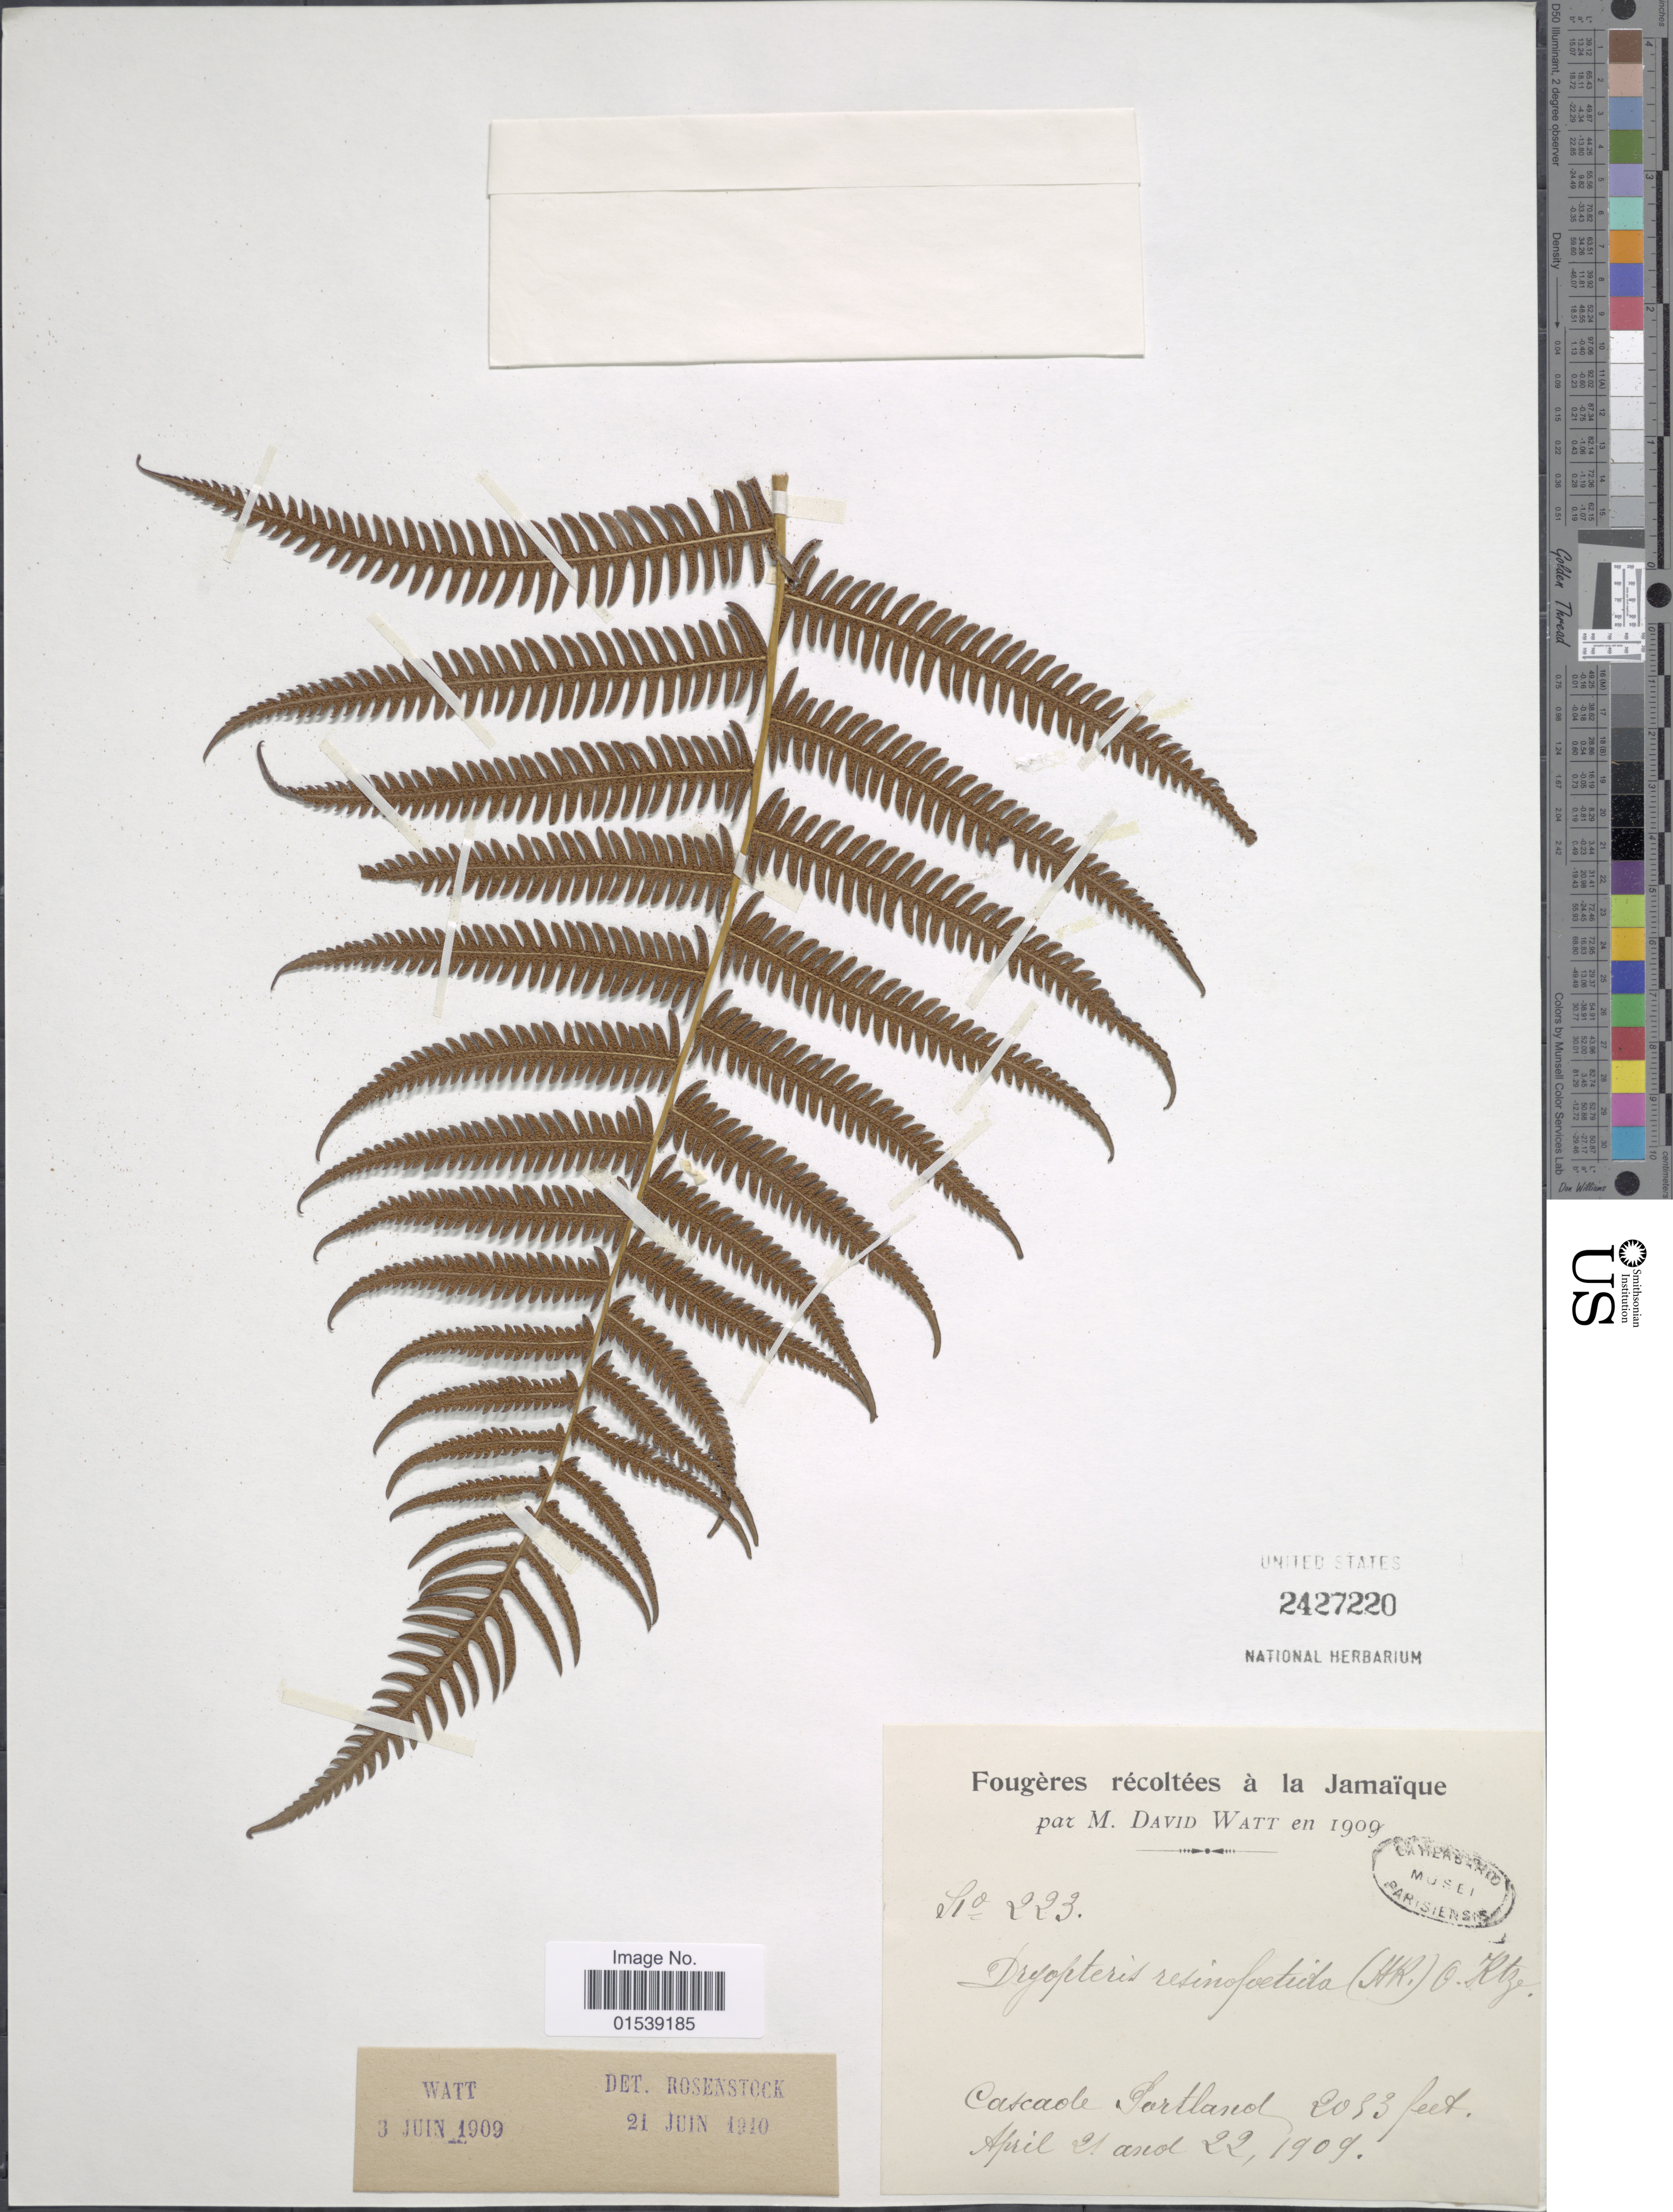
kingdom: Plantae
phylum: Tracheophyta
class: Polypodiopsida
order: Polypodiales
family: Thelypteridaceae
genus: Amauropelta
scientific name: Amauropelta cheilanthoides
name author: (Kunze) Á. Löve & D. Löve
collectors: M. Watt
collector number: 223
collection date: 1909-04-21/1909-04-22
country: Jamaica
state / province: Portland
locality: Jamaique, Cascade, Portland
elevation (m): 614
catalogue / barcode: US 2427220